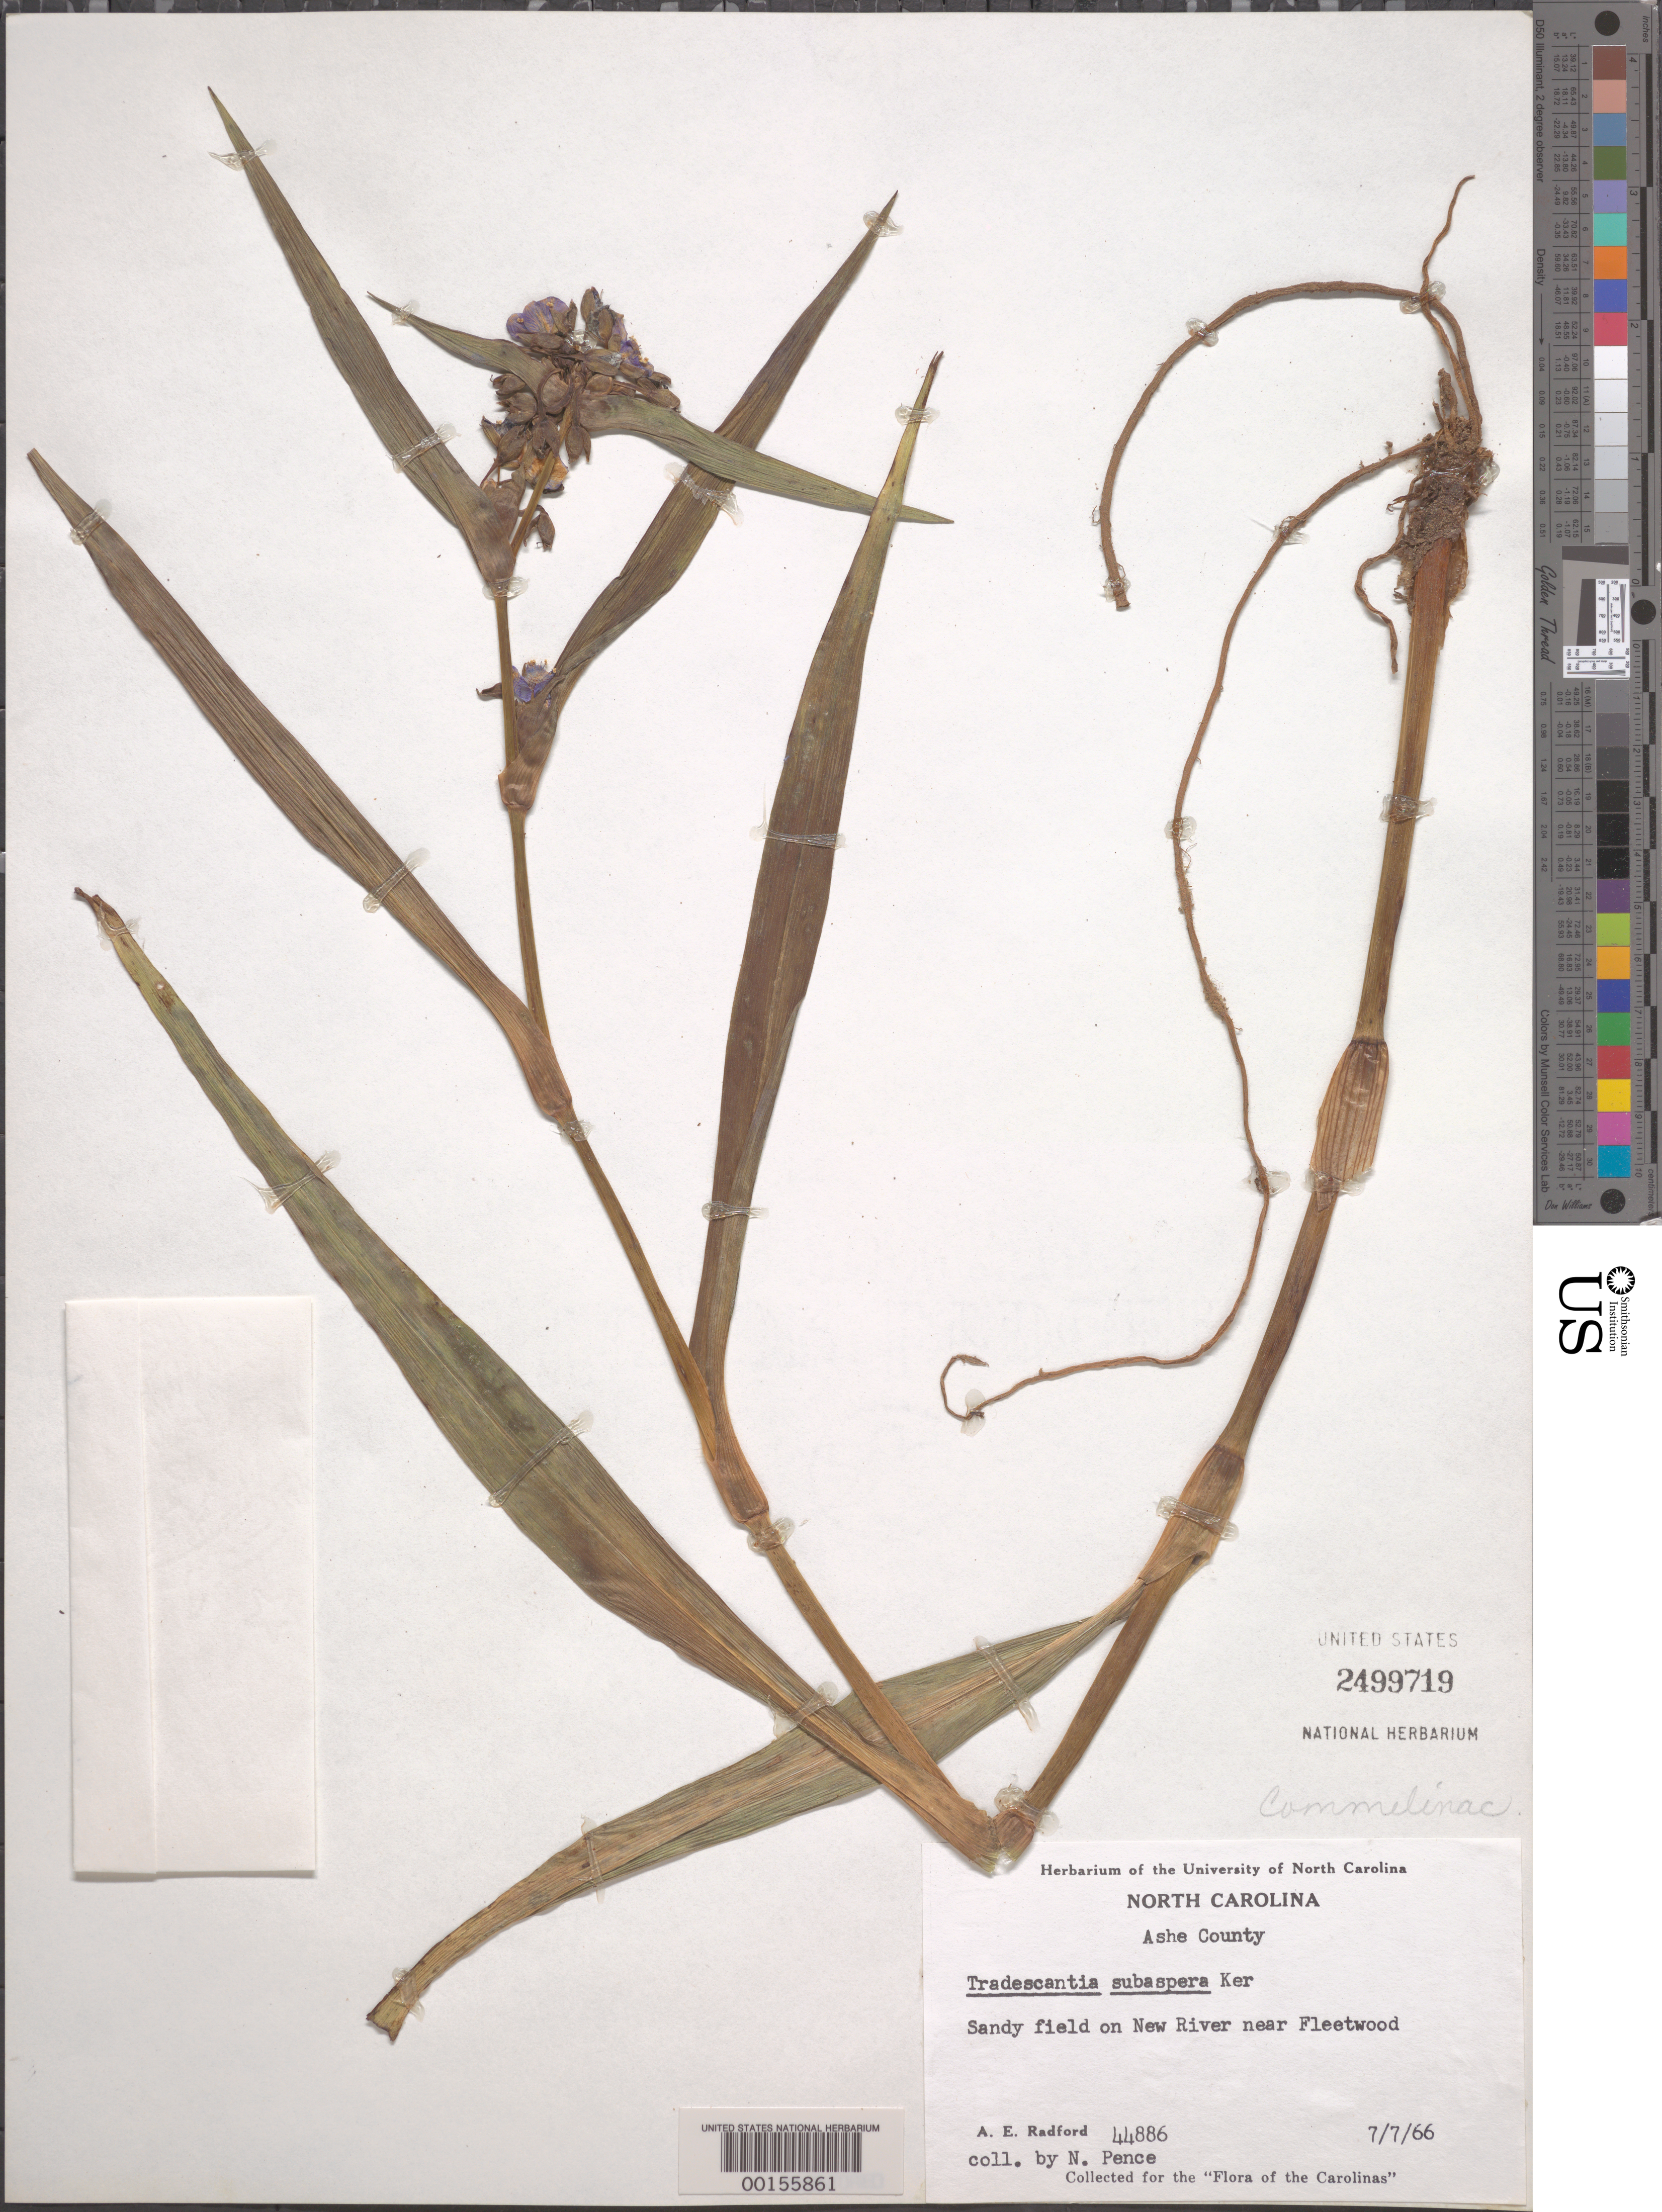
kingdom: Plantae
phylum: Tracheophyta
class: Liliopsida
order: Commelinales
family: Commelinaceae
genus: Tradescantia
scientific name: Tradescantia subaspera var. subaspera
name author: Ker Gawl.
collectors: N. Pence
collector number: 44886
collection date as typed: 07 Jul 1966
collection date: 1966-07-07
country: United States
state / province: North Carolina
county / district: Ashe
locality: New River near Fleetwood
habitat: Sandy field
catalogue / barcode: US 2499719